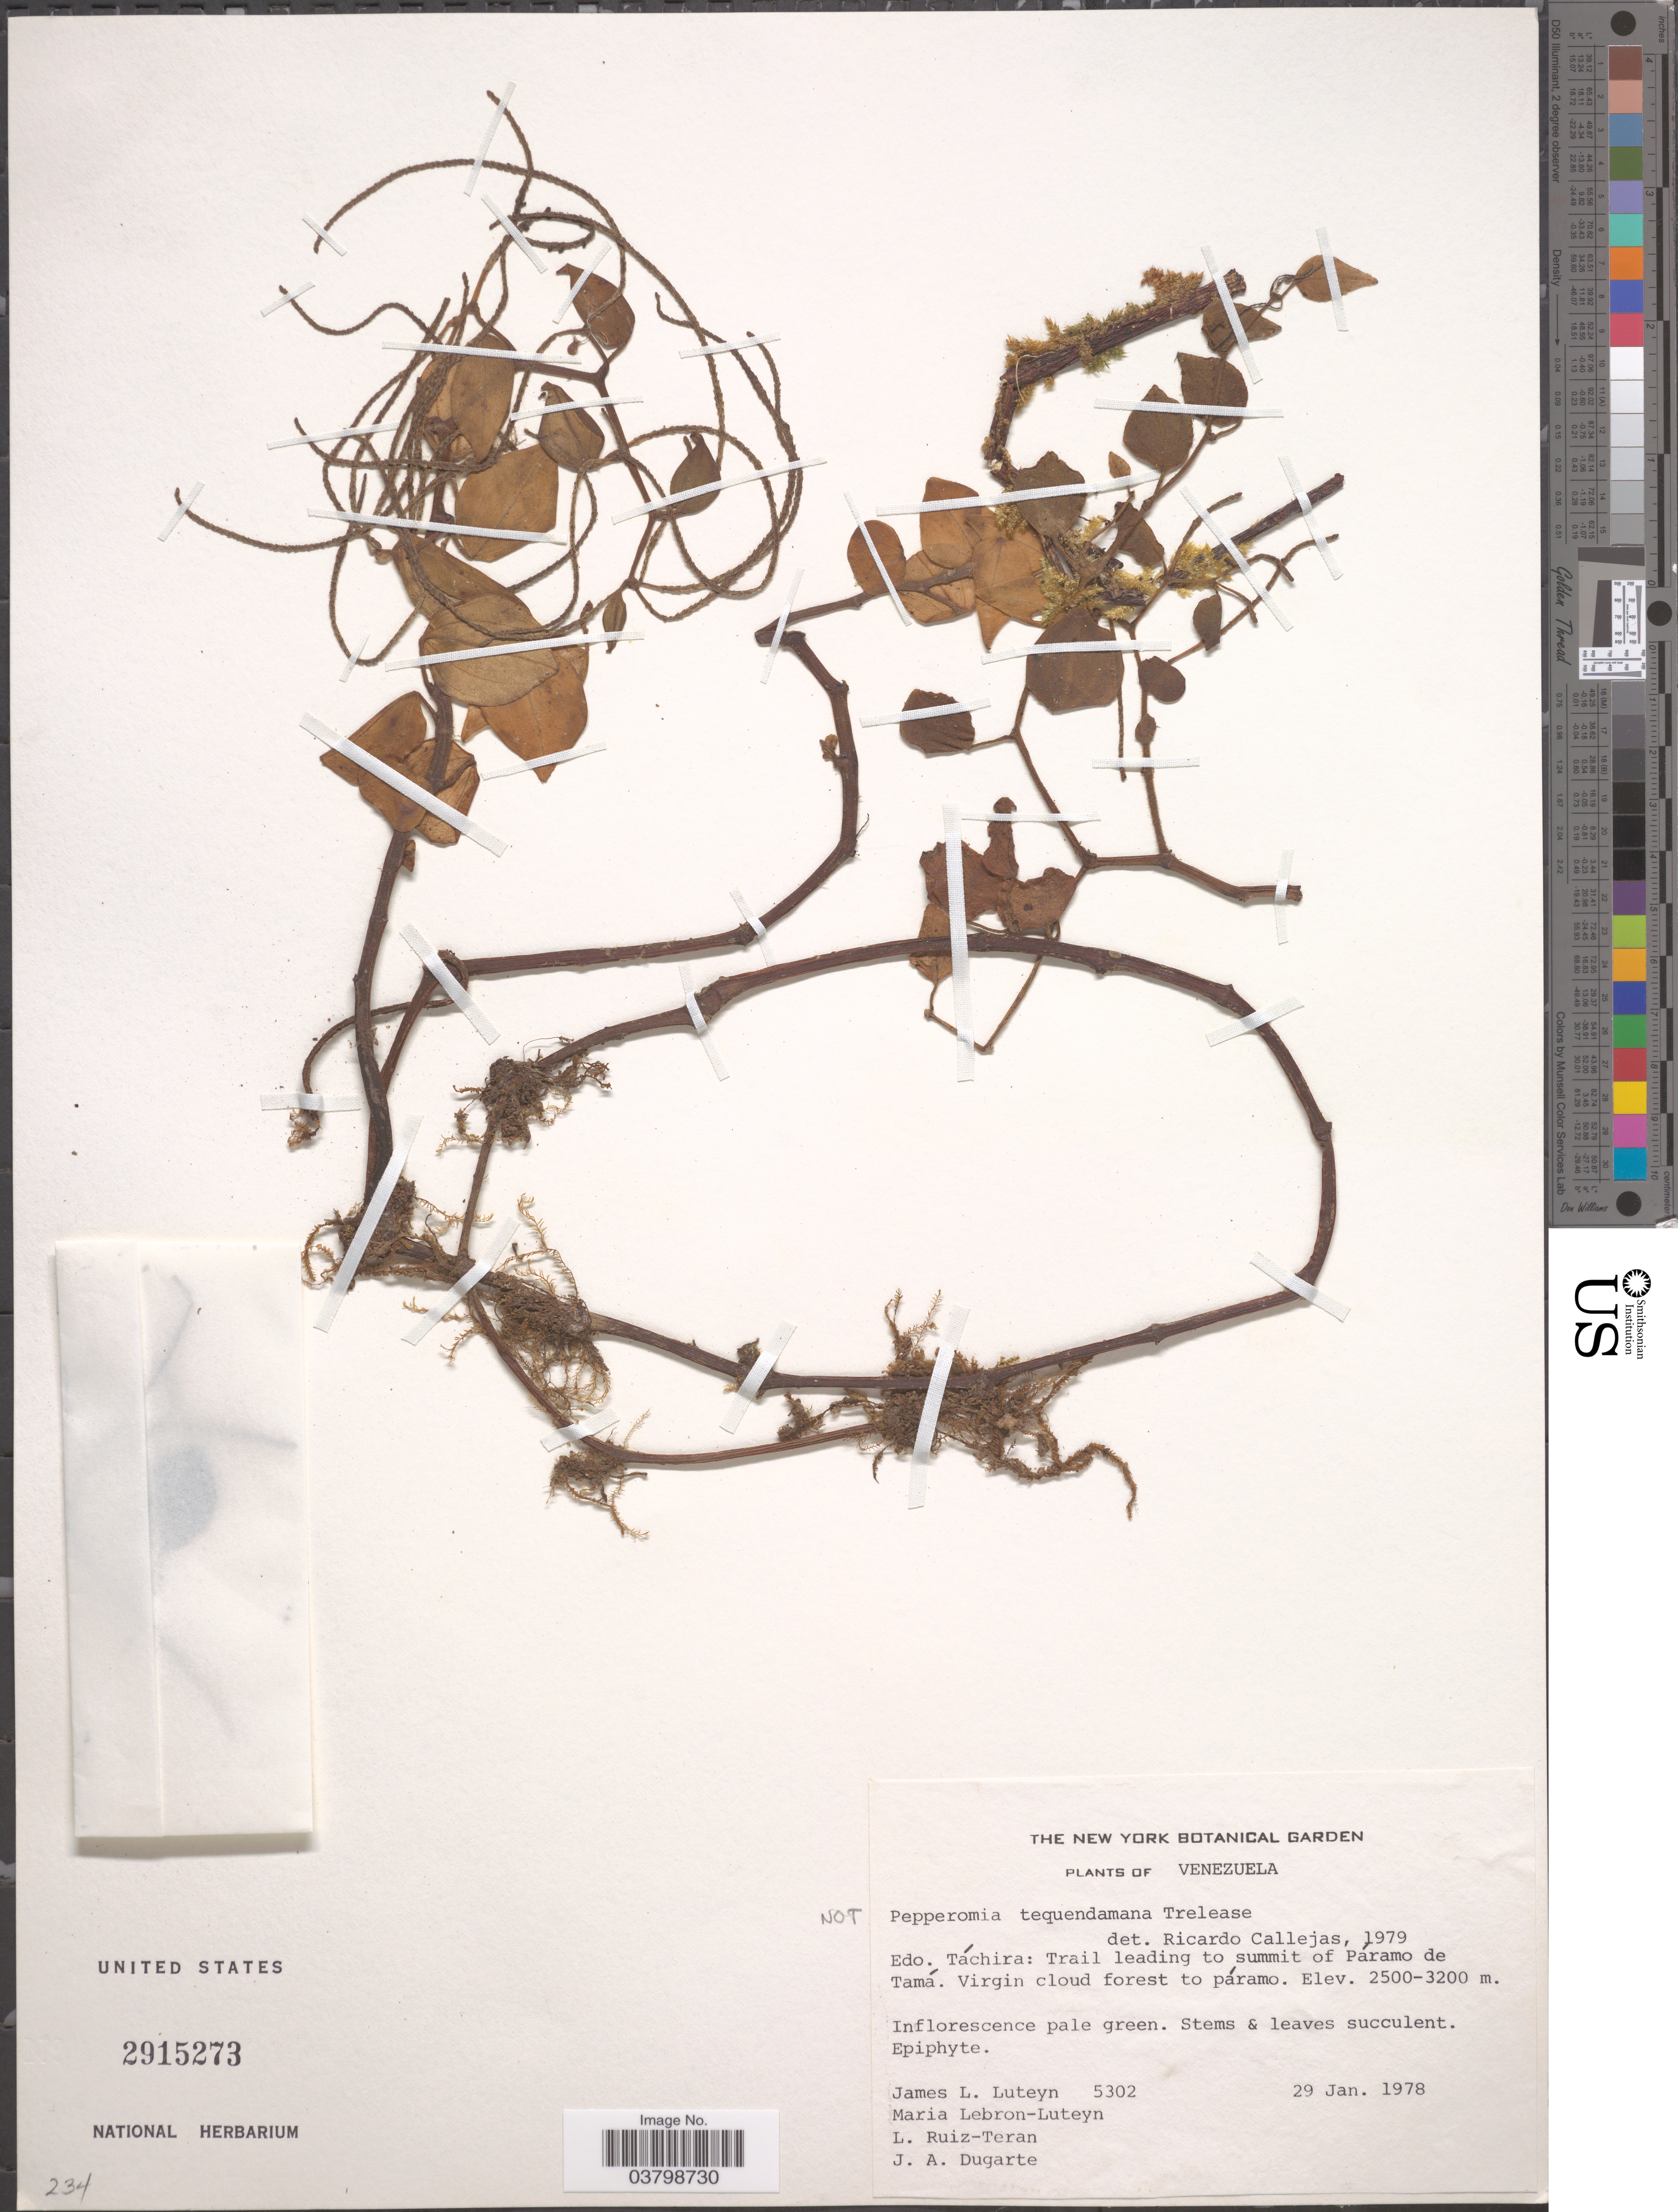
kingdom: Plantae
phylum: Tracheophyta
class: Magnoliopsida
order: Piperales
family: Piperaceae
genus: Peperomia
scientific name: Peperomia tequendamana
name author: Trel.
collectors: J. L. Luteyn, M. L. Lebrón-Luteyn, L. E. Ruíz-Terán & J. Dugarte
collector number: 5302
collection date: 1978-01-29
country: Venezuela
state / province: Tachira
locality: Trail leading to summit of Páramo de Tamá.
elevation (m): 2500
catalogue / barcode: US 2915273